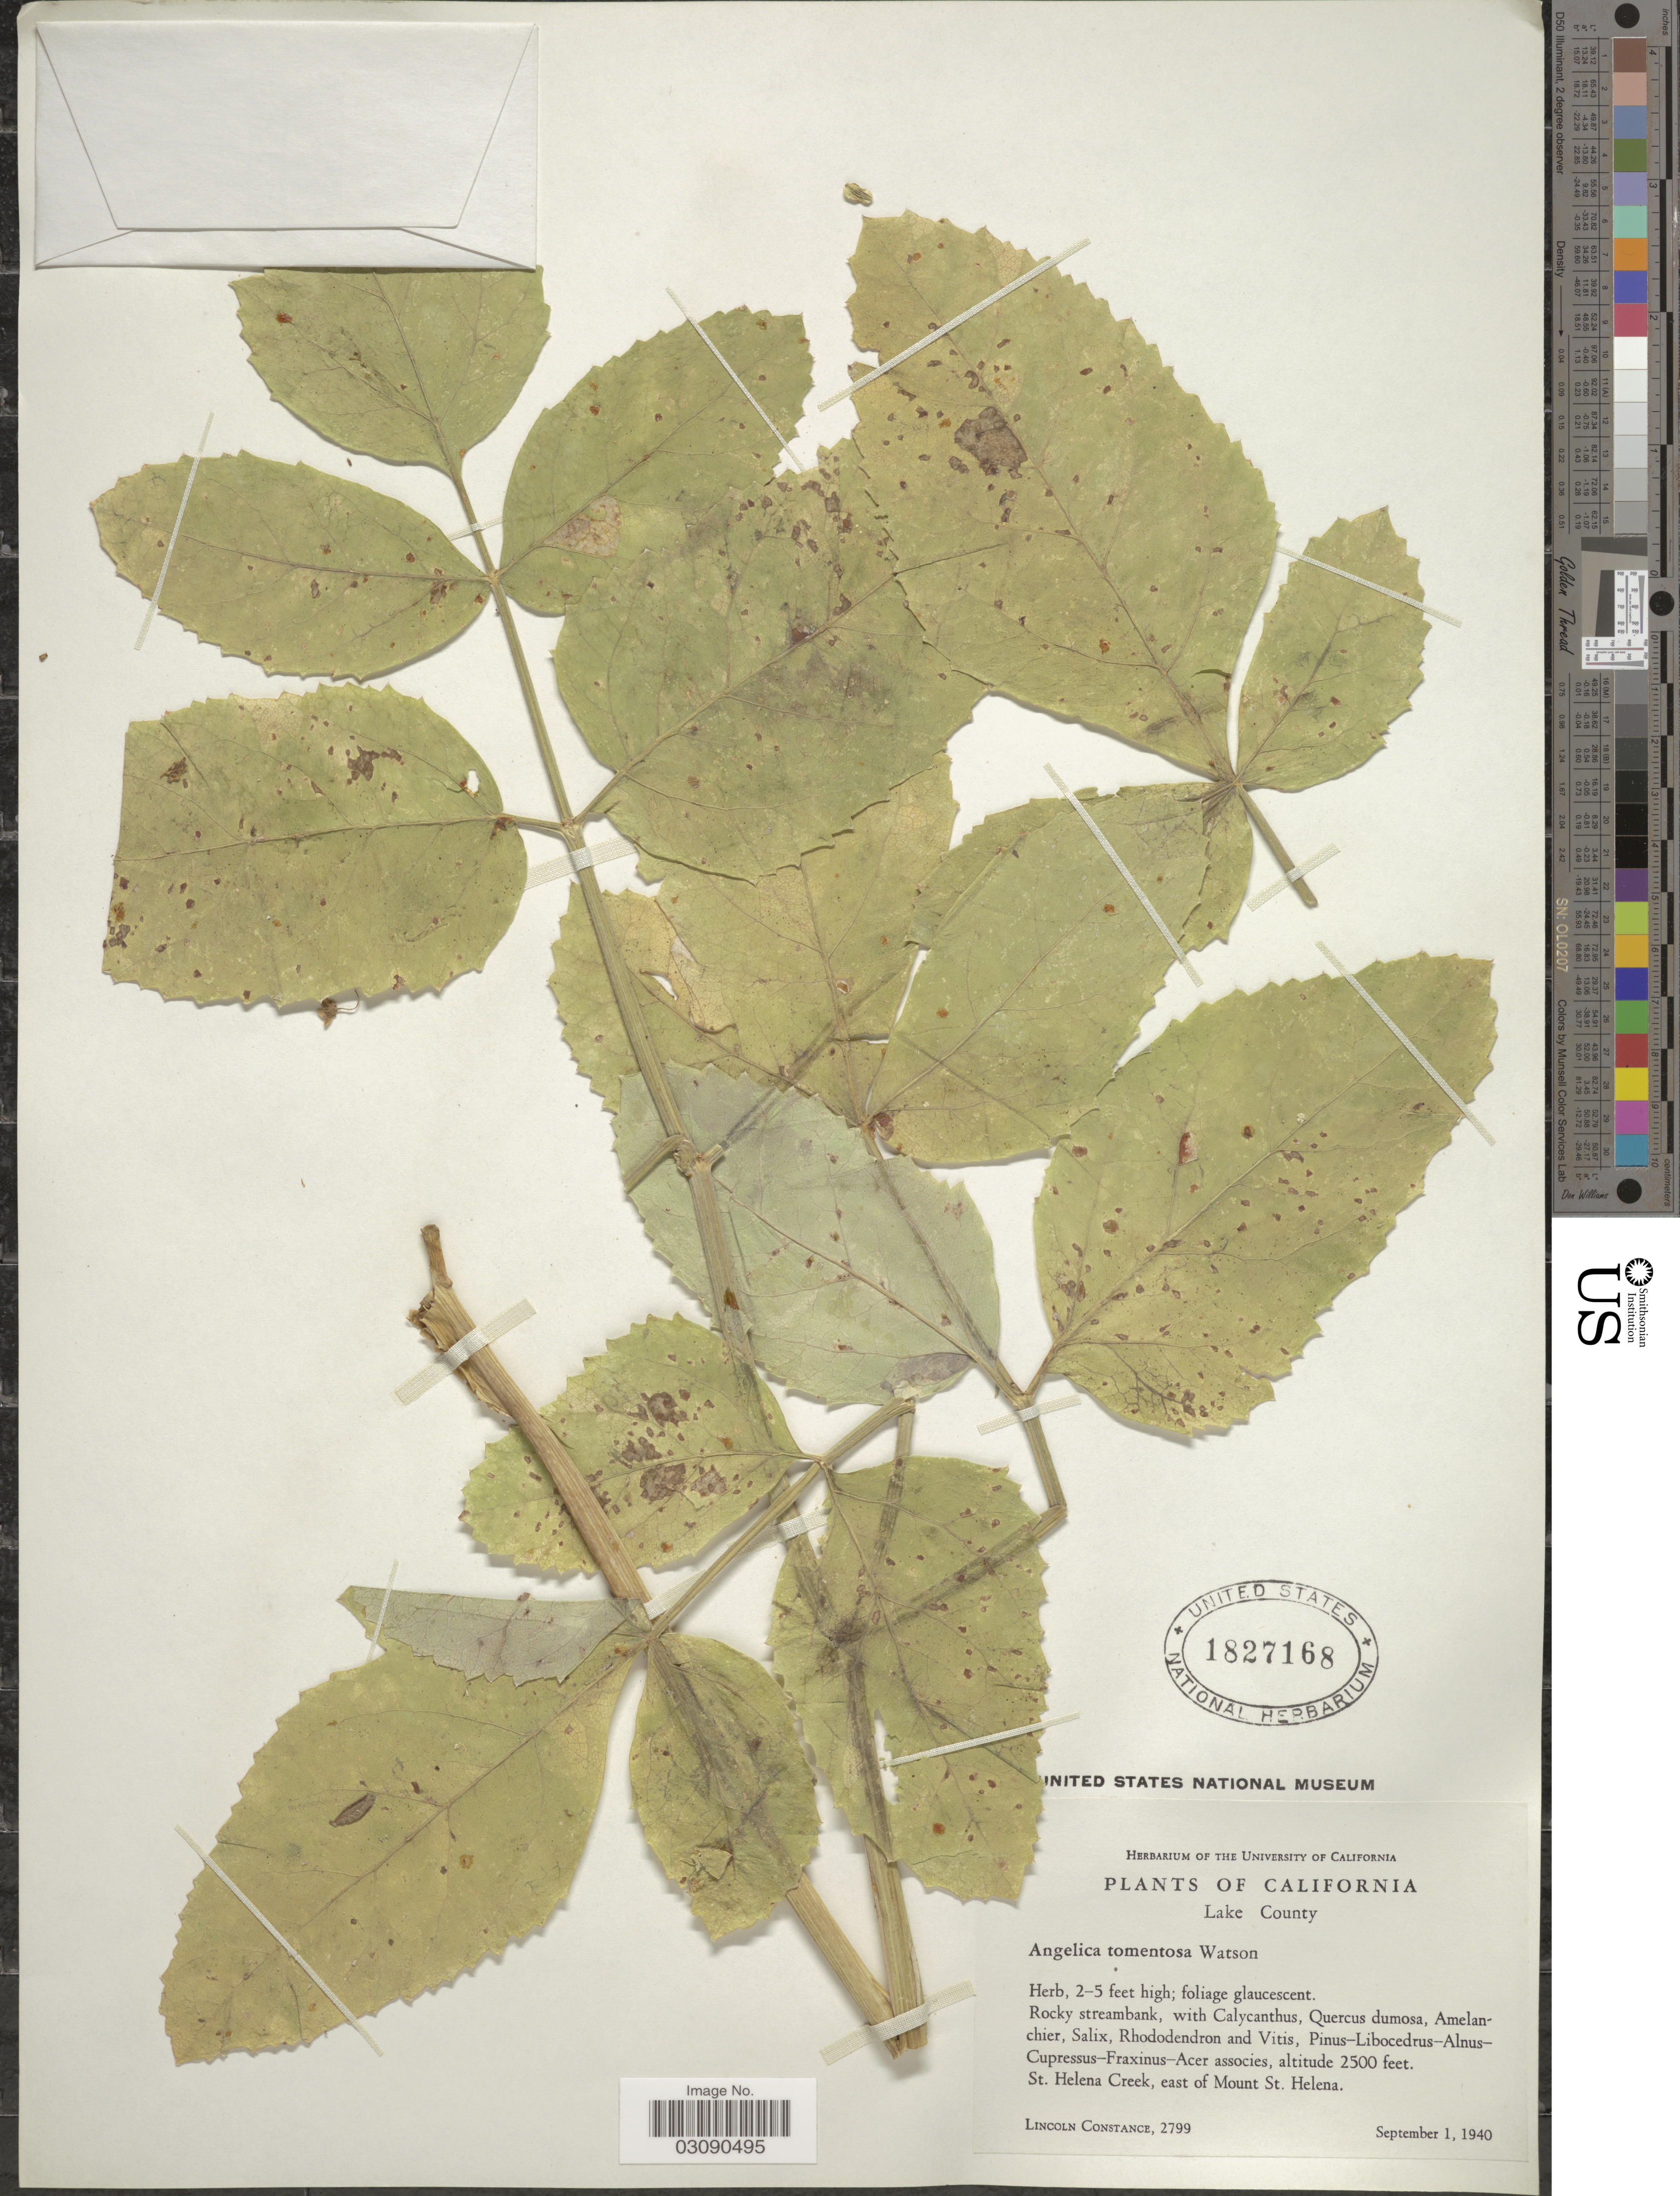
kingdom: Plantae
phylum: Tracheophyta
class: Magnoliopsida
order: Apiales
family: Apiaceae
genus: Angelica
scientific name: Angelica tomentosa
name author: S. Watson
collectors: L. Constance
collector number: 2799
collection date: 1940-09-01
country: United States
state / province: California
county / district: Lake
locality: Lake County. St. Helena Creek, east of Mount St. Helena.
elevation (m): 762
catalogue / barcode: US 1827168